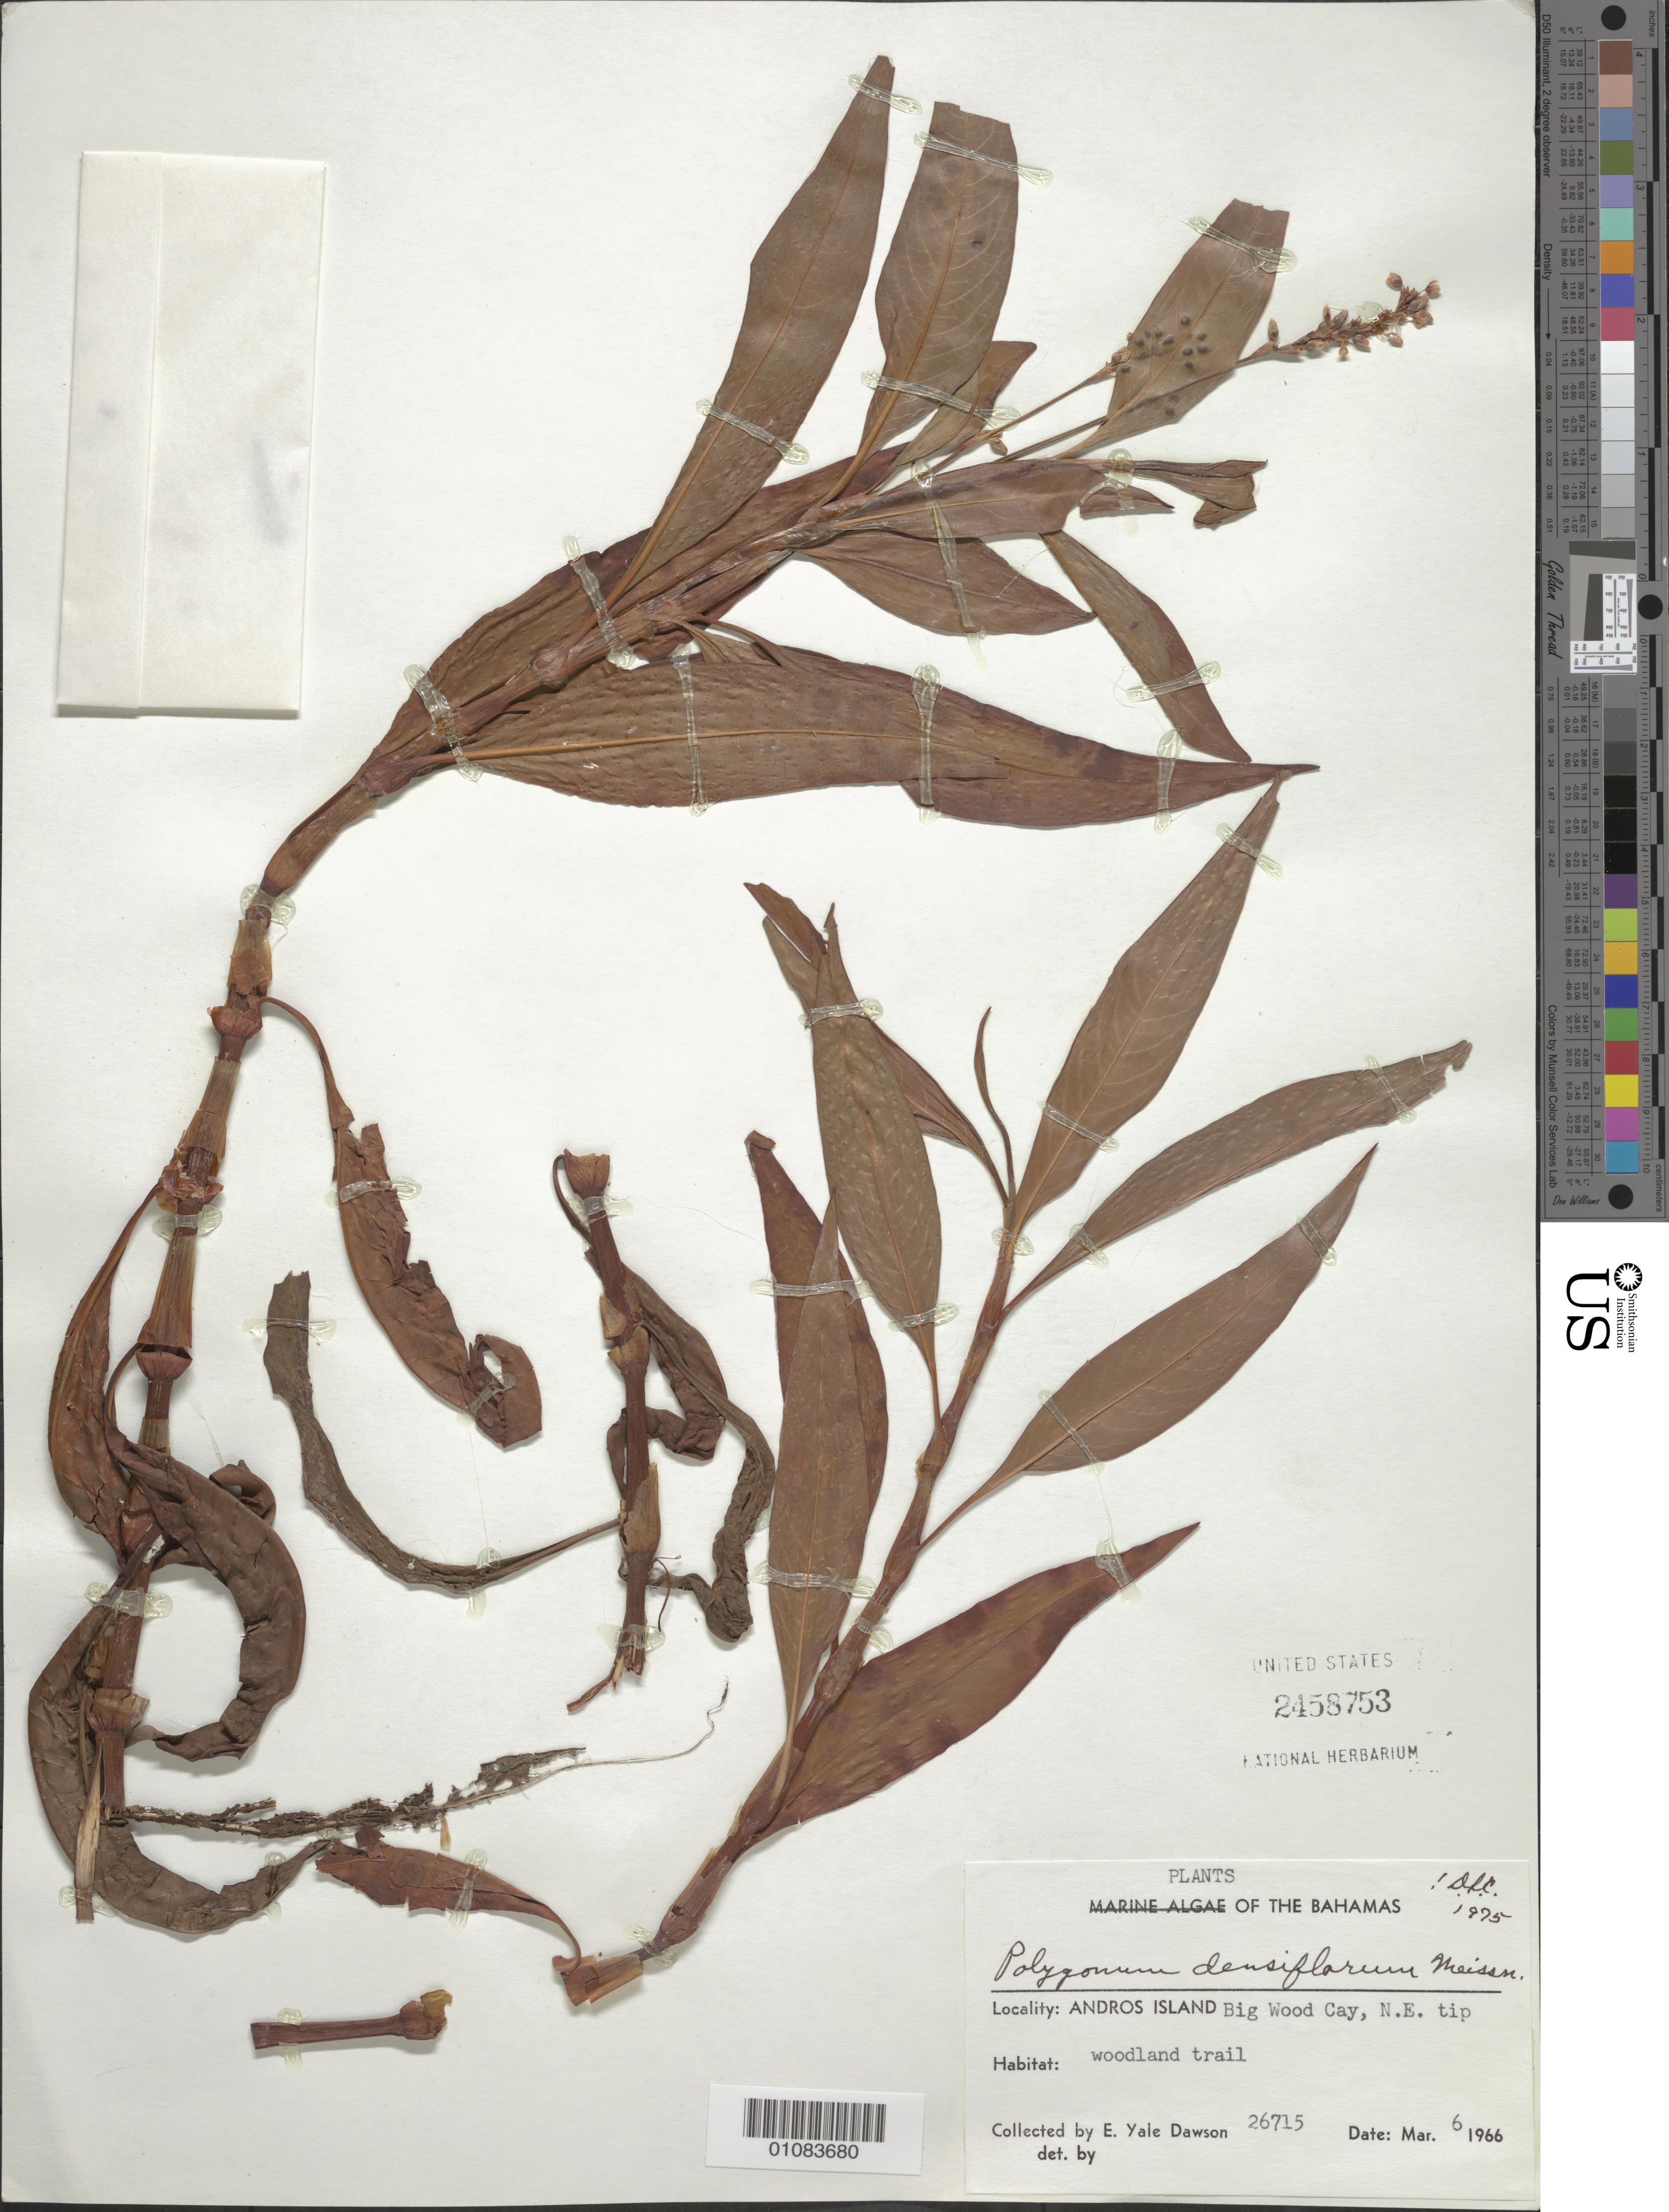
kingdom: Plantae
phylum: Tracheophyta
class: Magnoliopsida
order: Caryophyllales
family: Polygonaceae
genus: Polygonum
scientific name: Polygonum densiflorum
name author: Meisn.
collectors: E. Y. Dawson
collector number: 26715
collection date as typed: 06 Mar 1966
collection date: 1966-03-06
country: Bahamas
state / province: North Andros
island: Andros I.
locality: NE tip Andros, Big Wood Cay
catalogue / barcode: US 2458753